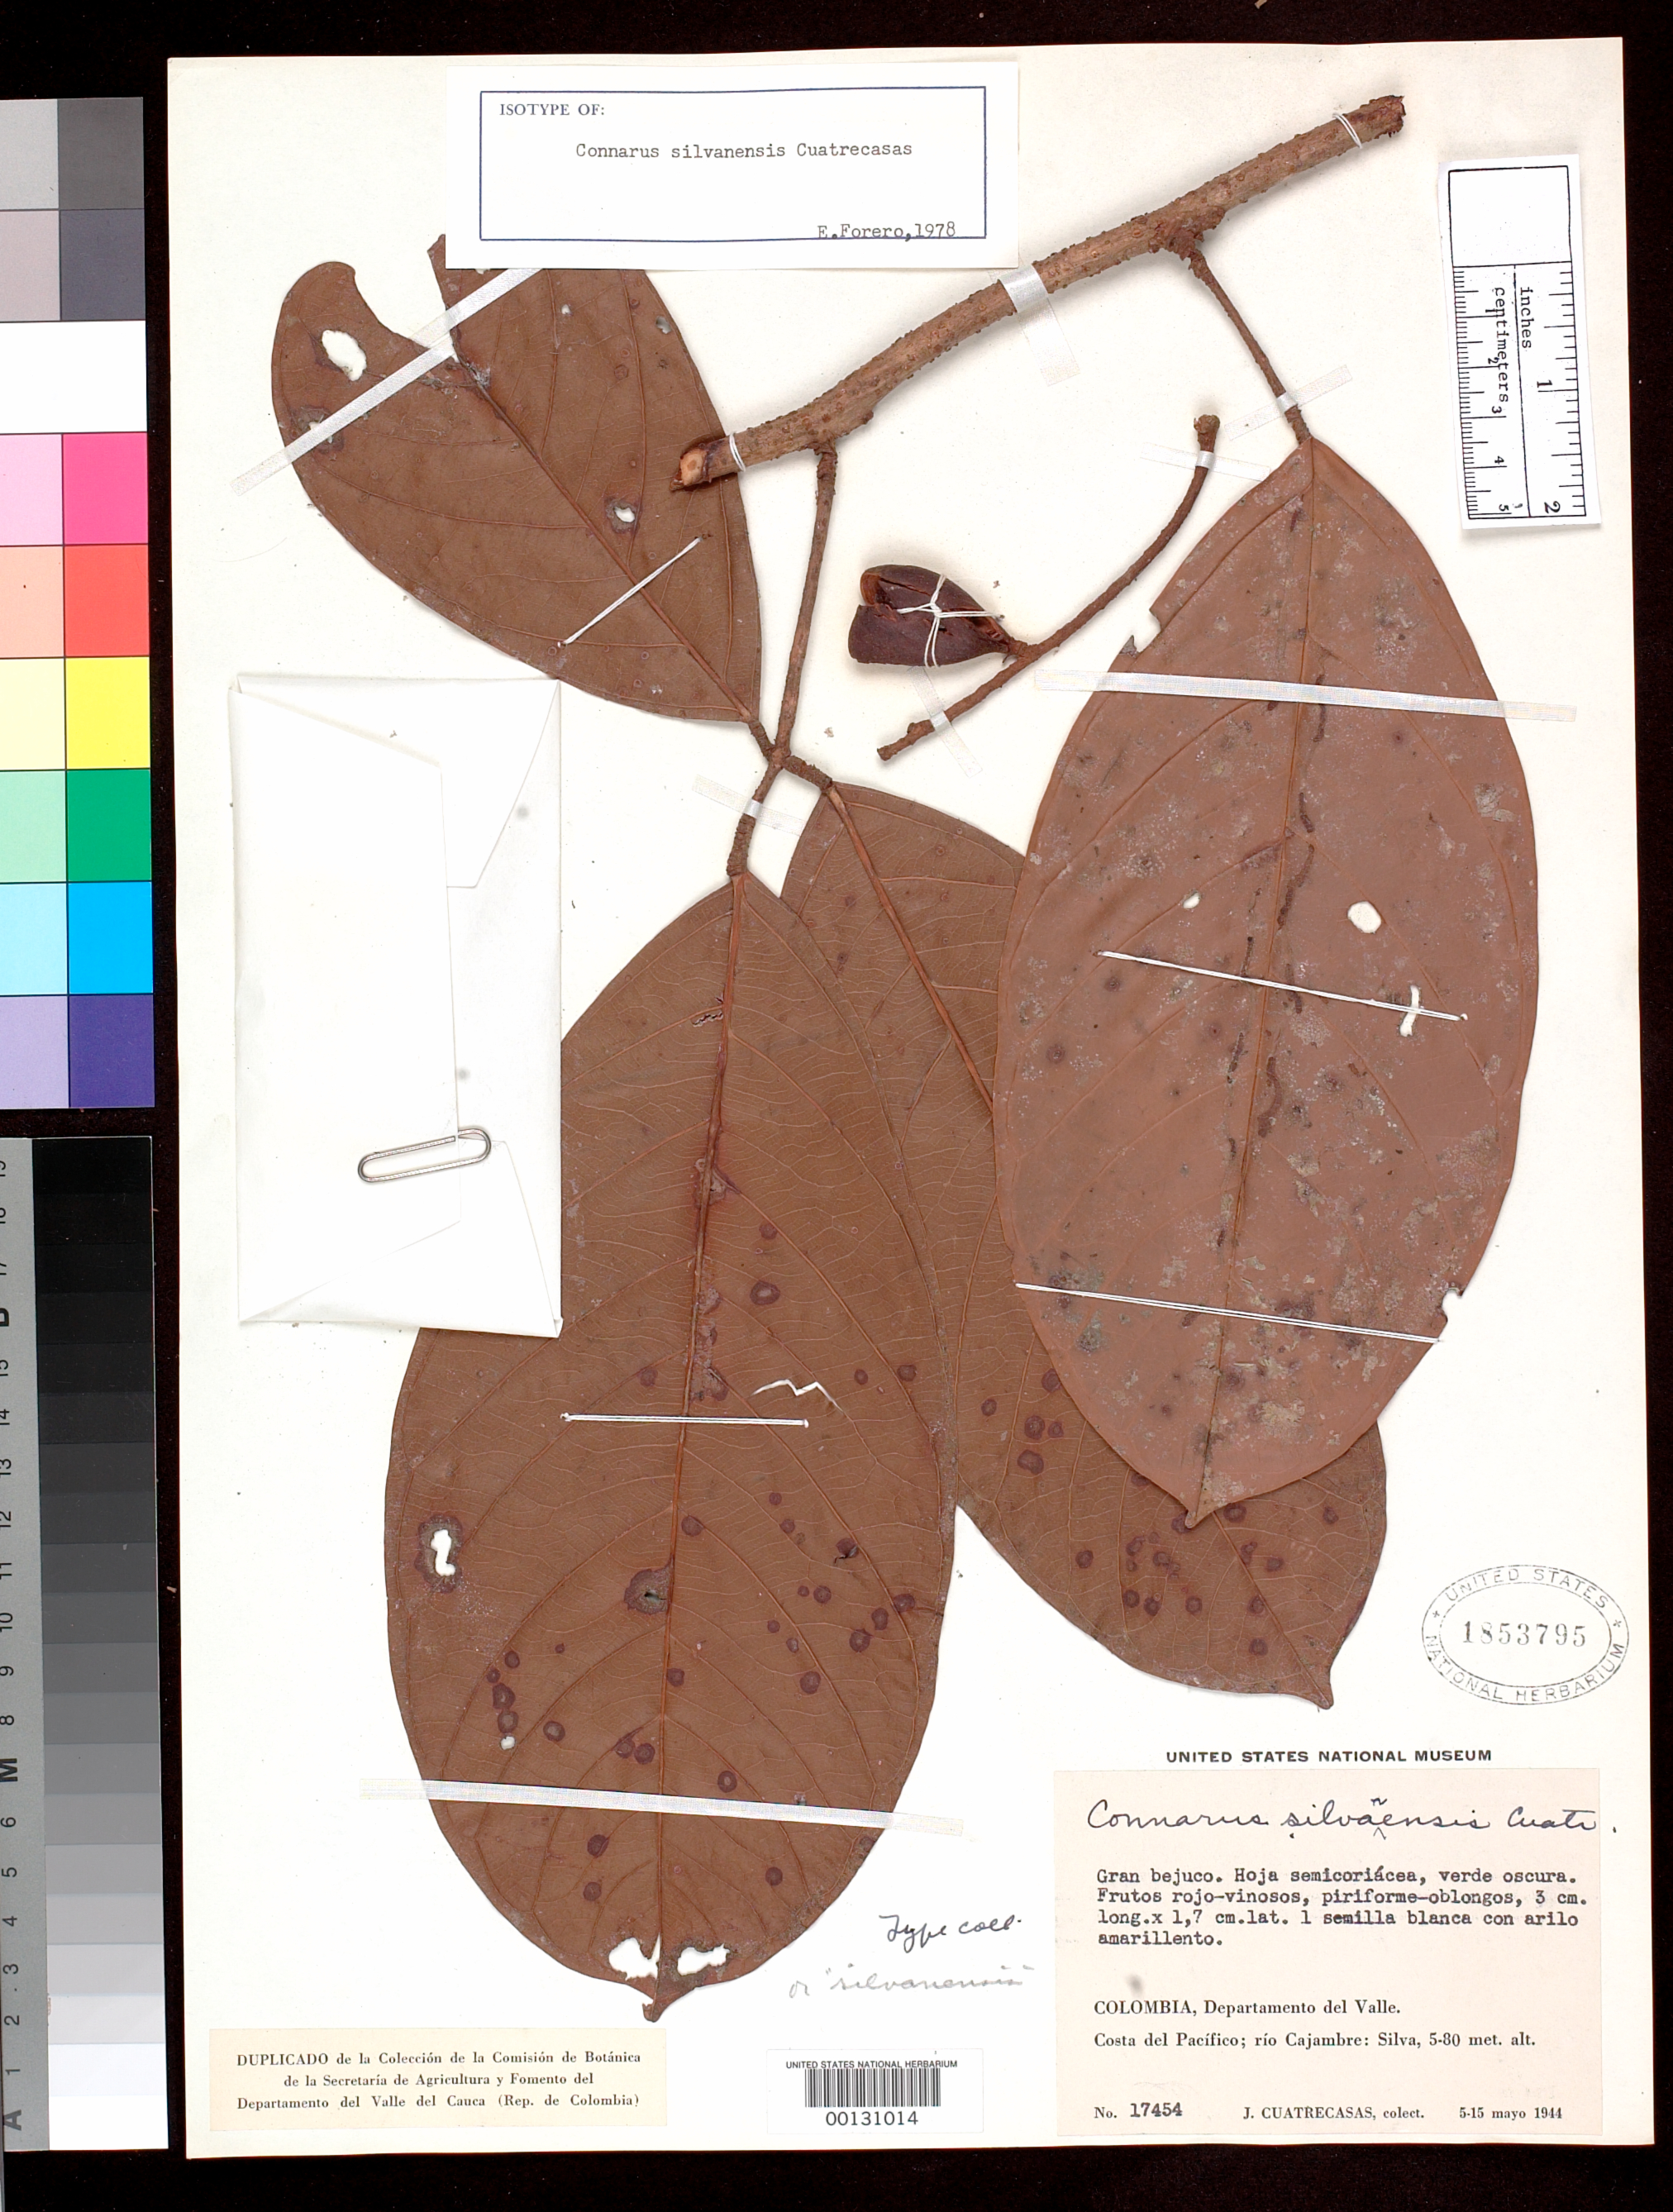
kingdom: Plantae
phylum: Tracheophyta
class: Magnoliopsida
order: Oxalidales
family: Connaraceae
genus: Connarus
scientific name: Connarus silvanensis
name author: Cuatrec.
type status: Isotype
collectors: J. Cuatrecasas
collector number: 17454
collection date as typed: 09 May 1944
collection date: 1944-05-09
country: Colombia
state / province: Valle del Cauca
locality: Costa del Pacifico, Rio Cajambre, Loma de La Vigia.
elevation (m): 80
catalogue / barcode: US 1853795